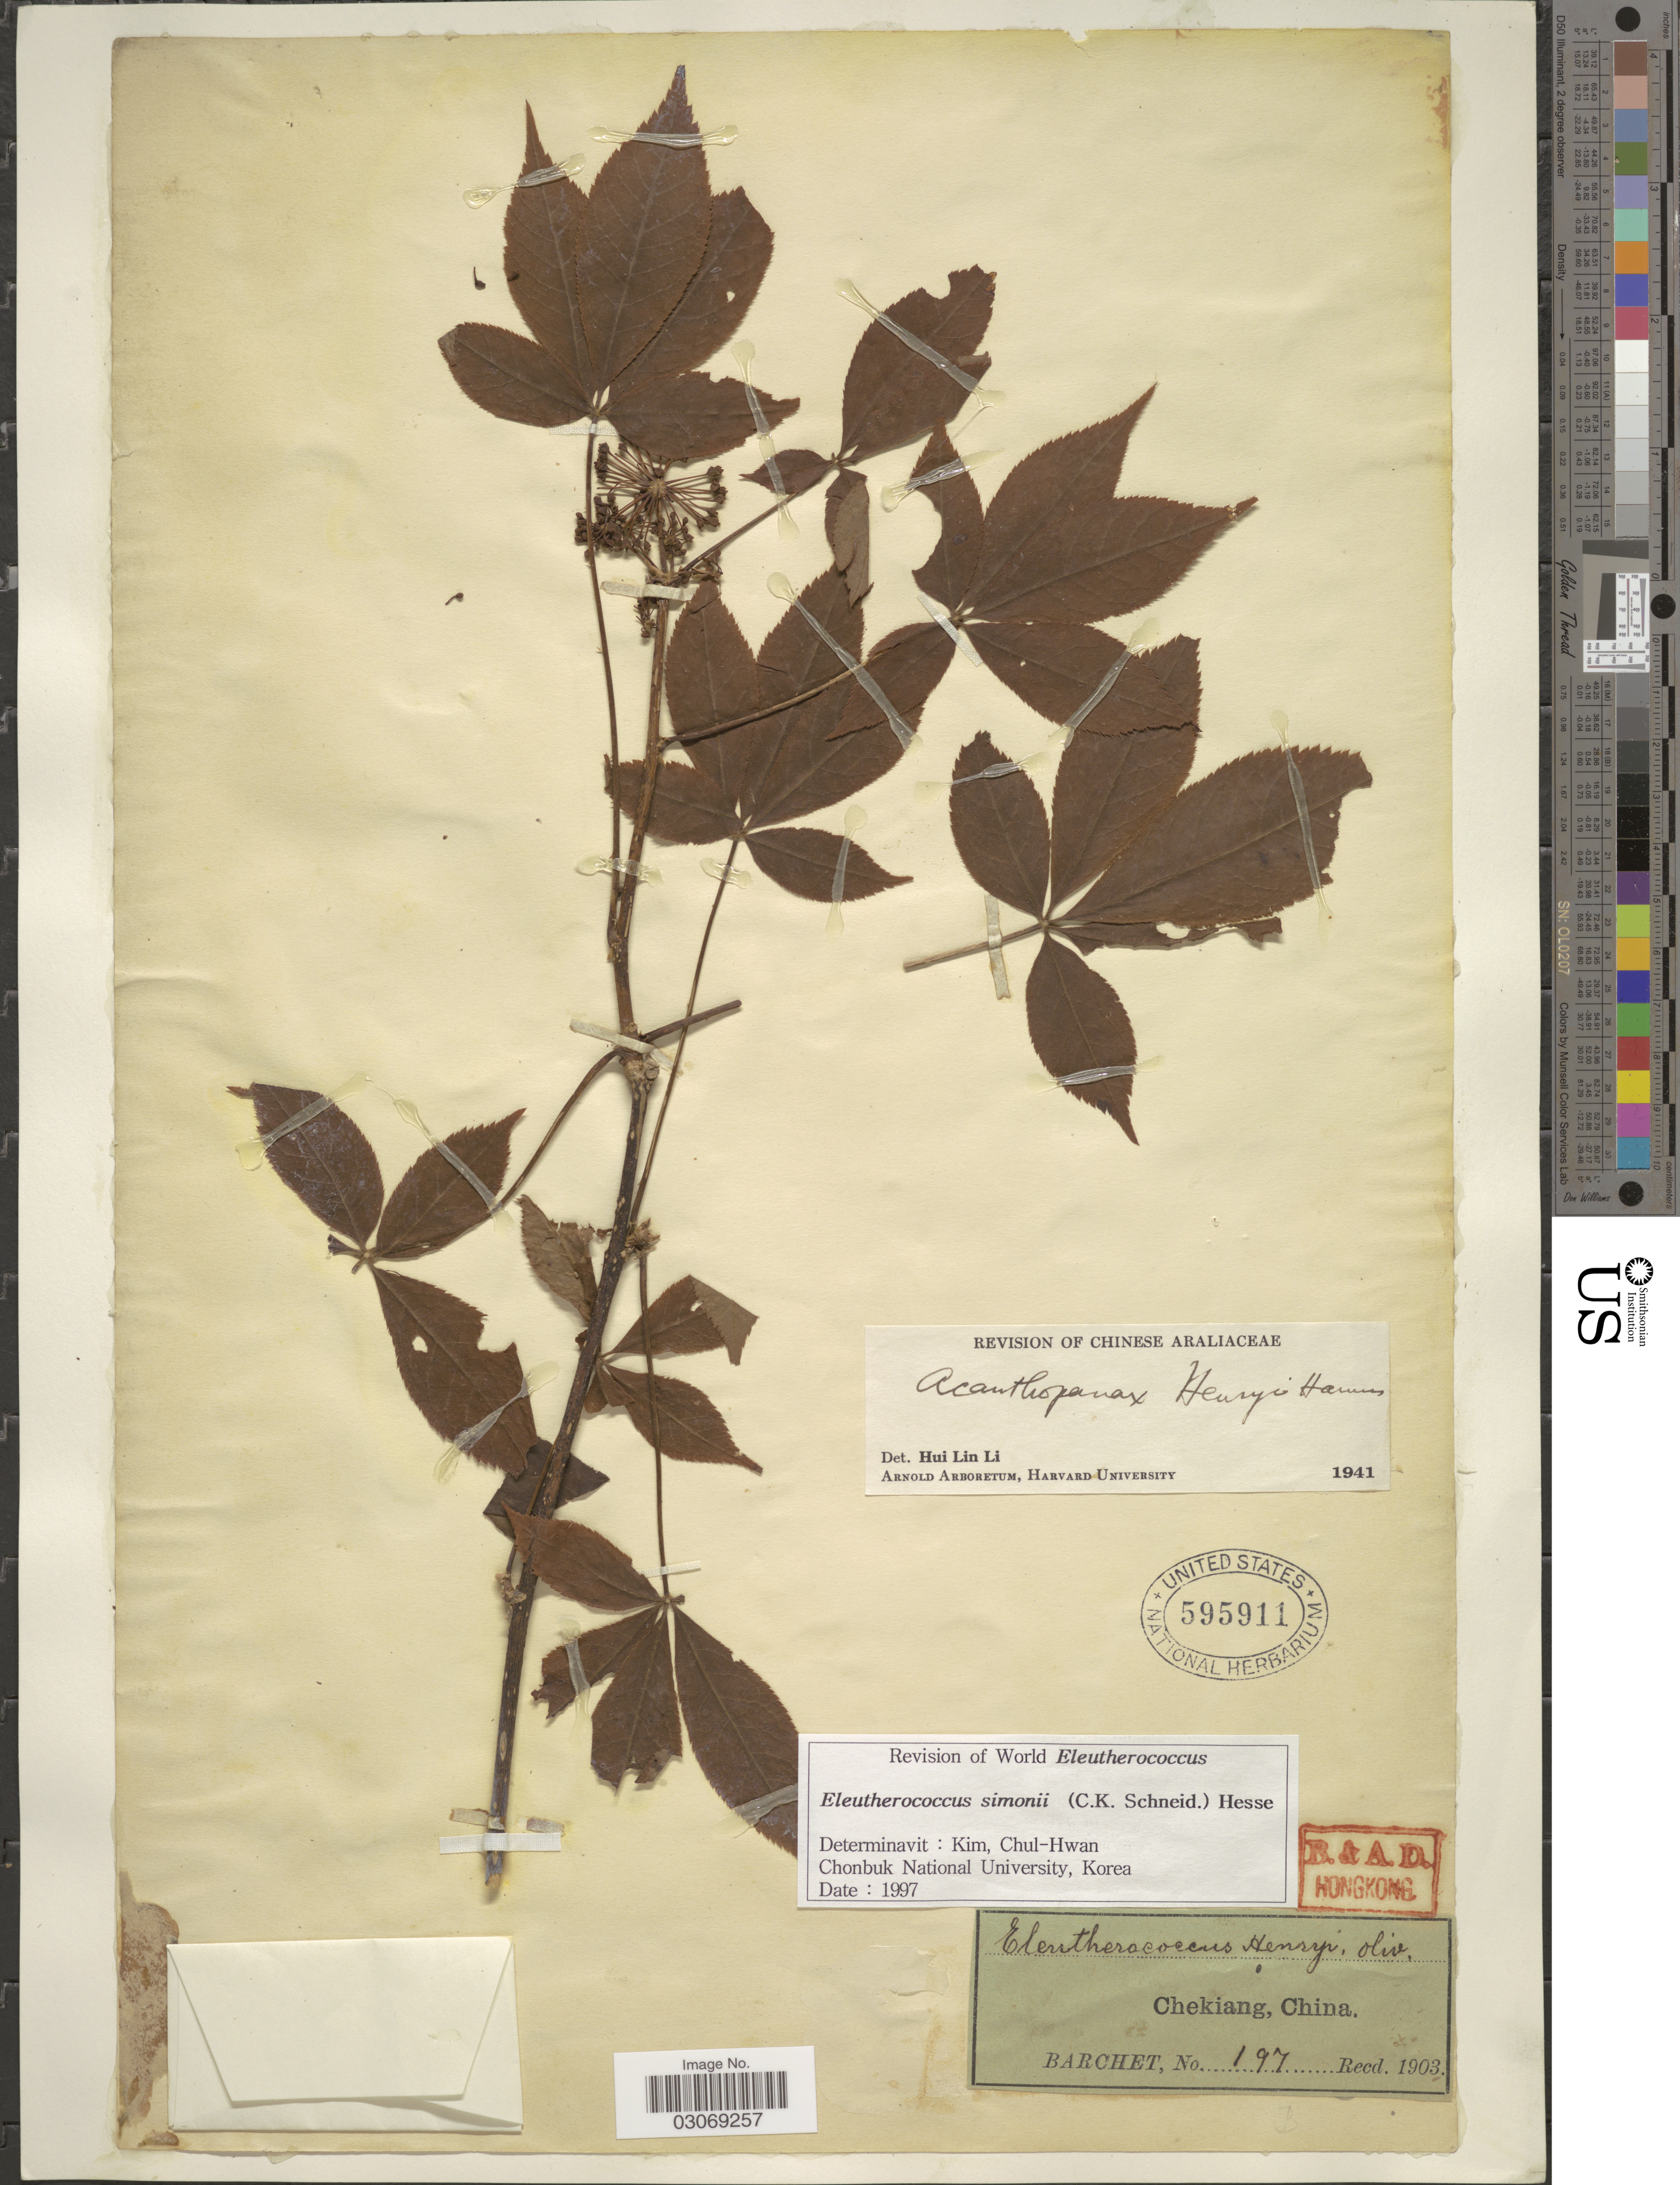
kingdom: Plantae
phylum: Tracheophyta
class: Magnoliopsida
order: Apiales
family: Araliaceae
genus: Eleutherococcus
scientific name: Eleutherococcus simonii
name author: Simon-Louis ex Mouill.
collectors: Barchet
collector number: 197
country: China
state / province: Zhejiang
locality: Chekiang.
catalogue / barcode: US 595911